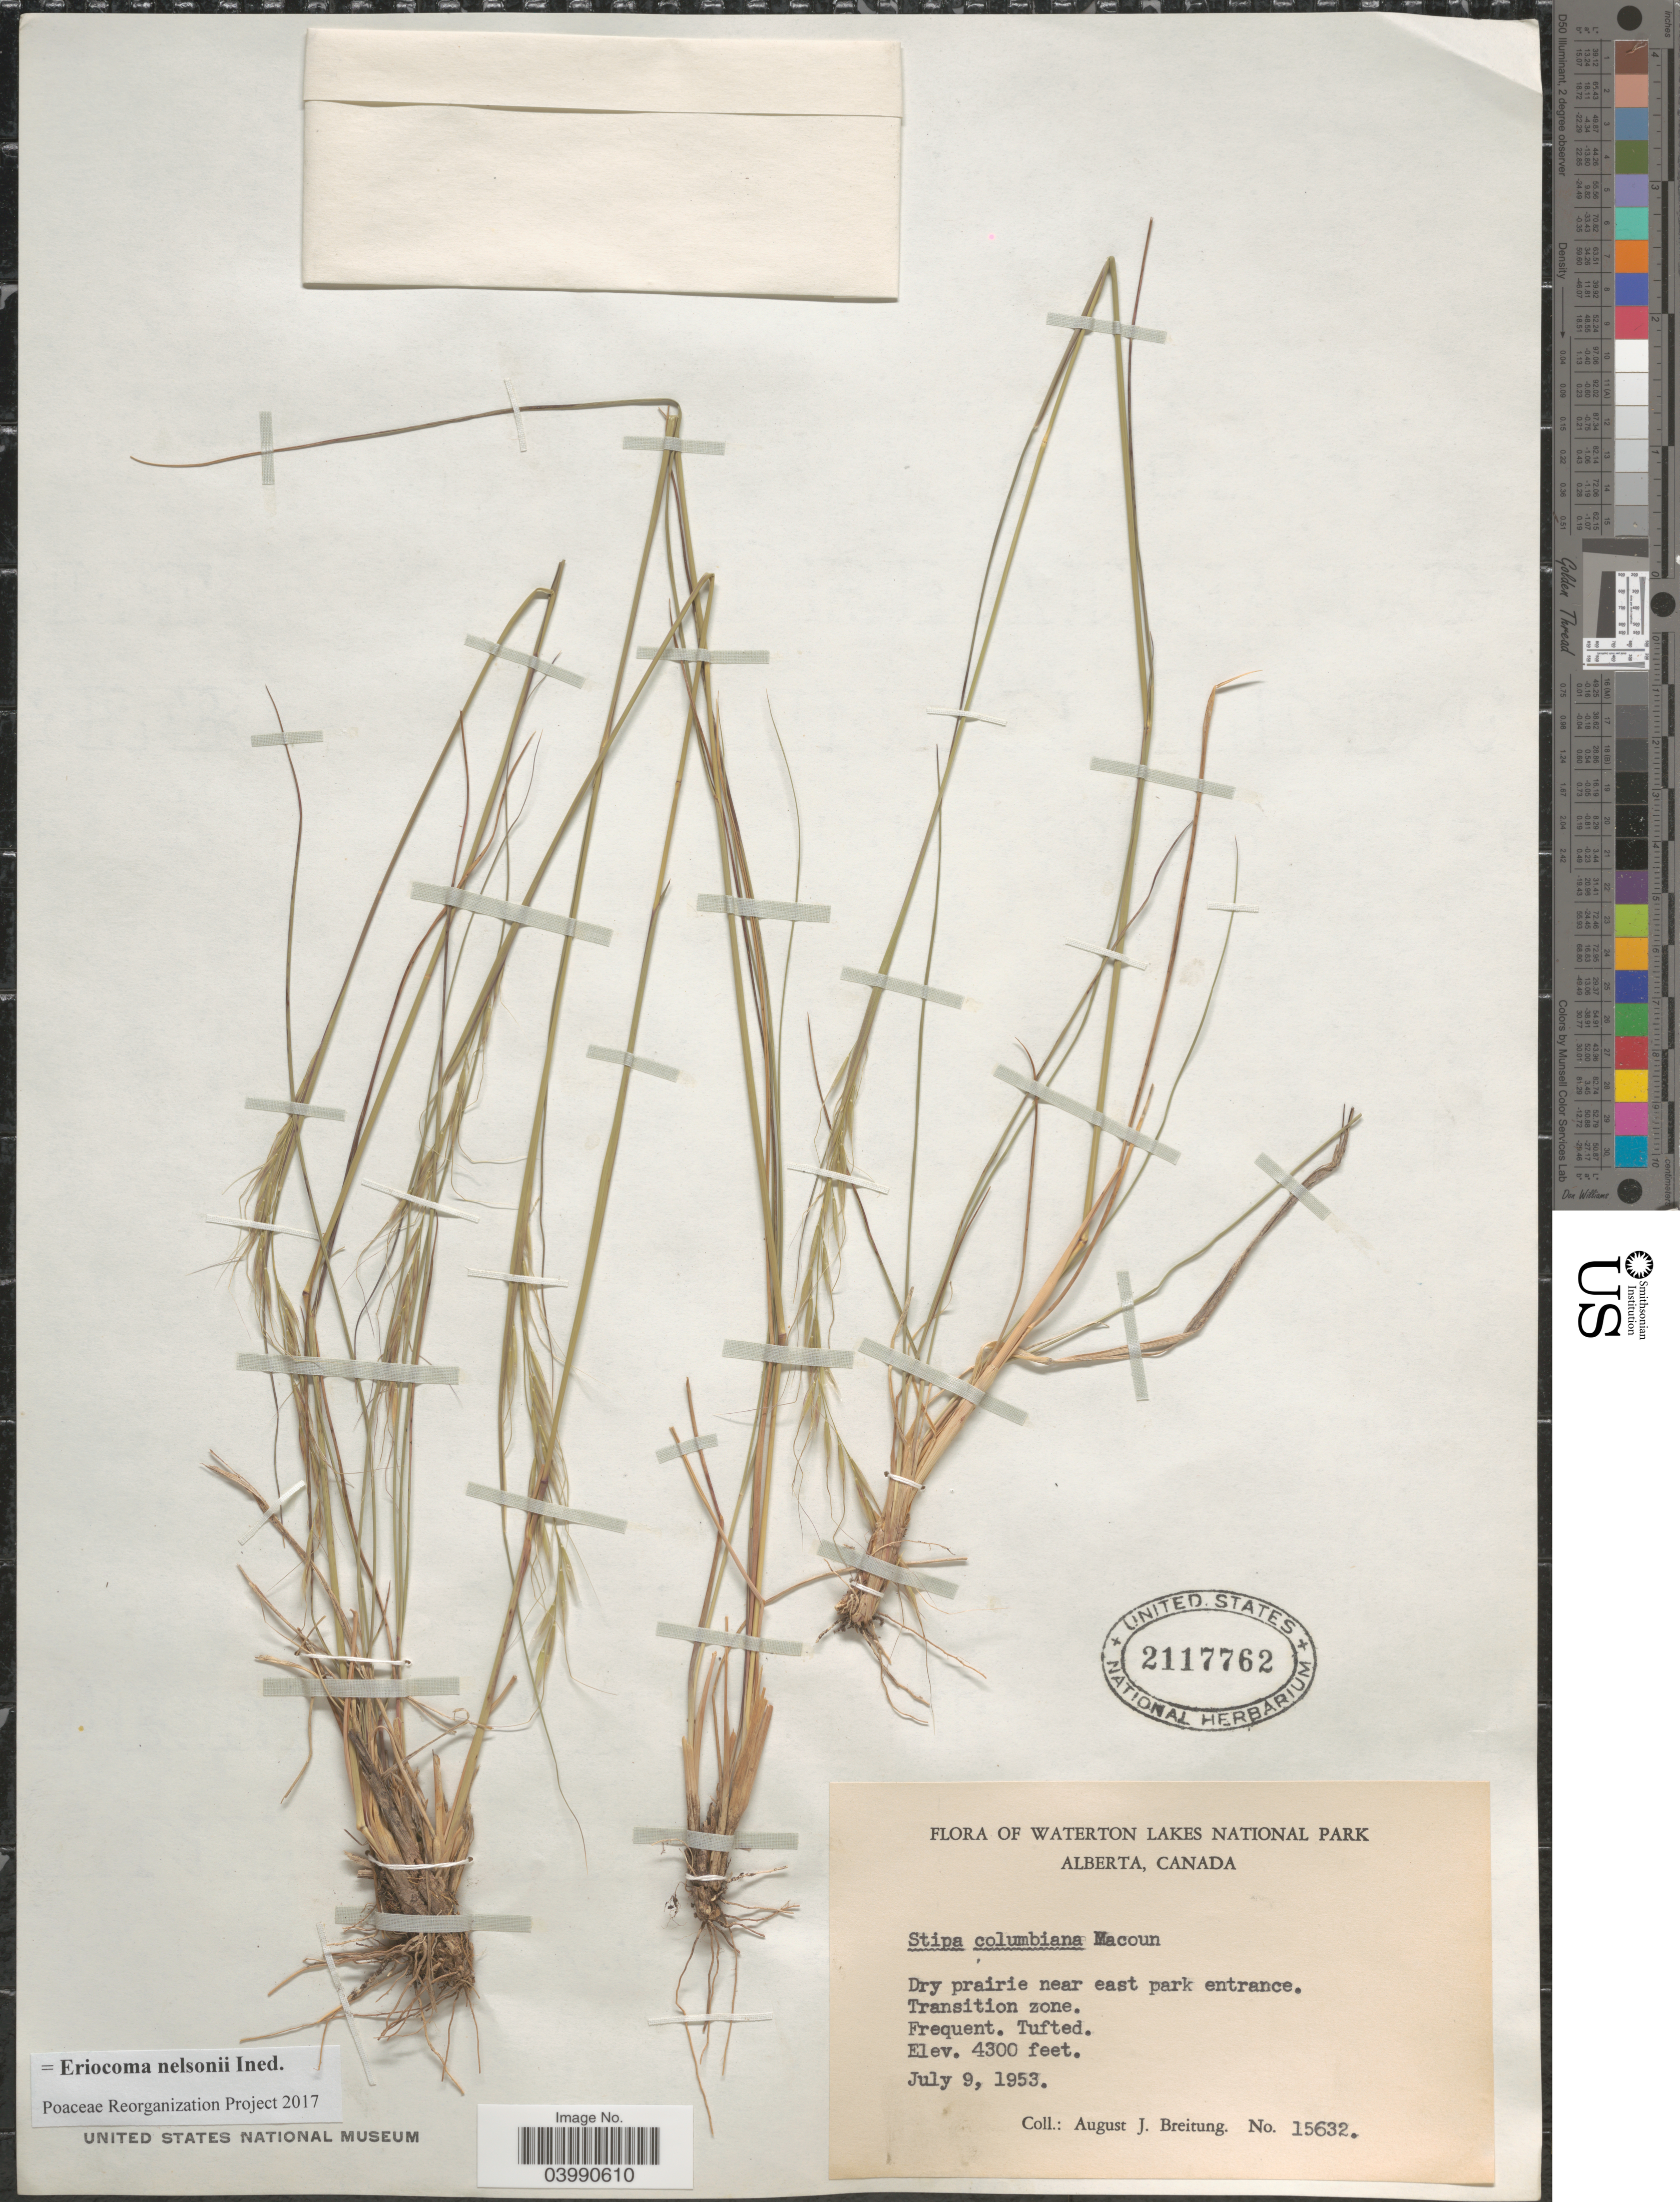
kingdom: Plantae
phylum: Tracheophyta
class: Liliopsida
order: Poales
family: Poaceae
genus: Eriocoma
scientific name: Eriocoma nelsonii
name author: (Scribn.) Romasch.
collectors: A. Breitung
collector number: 15632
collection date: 1953-07-09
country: Canada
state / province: Alberta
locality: Waterton Lakes National Park. Dry prairie near east park entrance. Transition zone.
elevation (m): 1311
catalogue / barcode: US 2117762